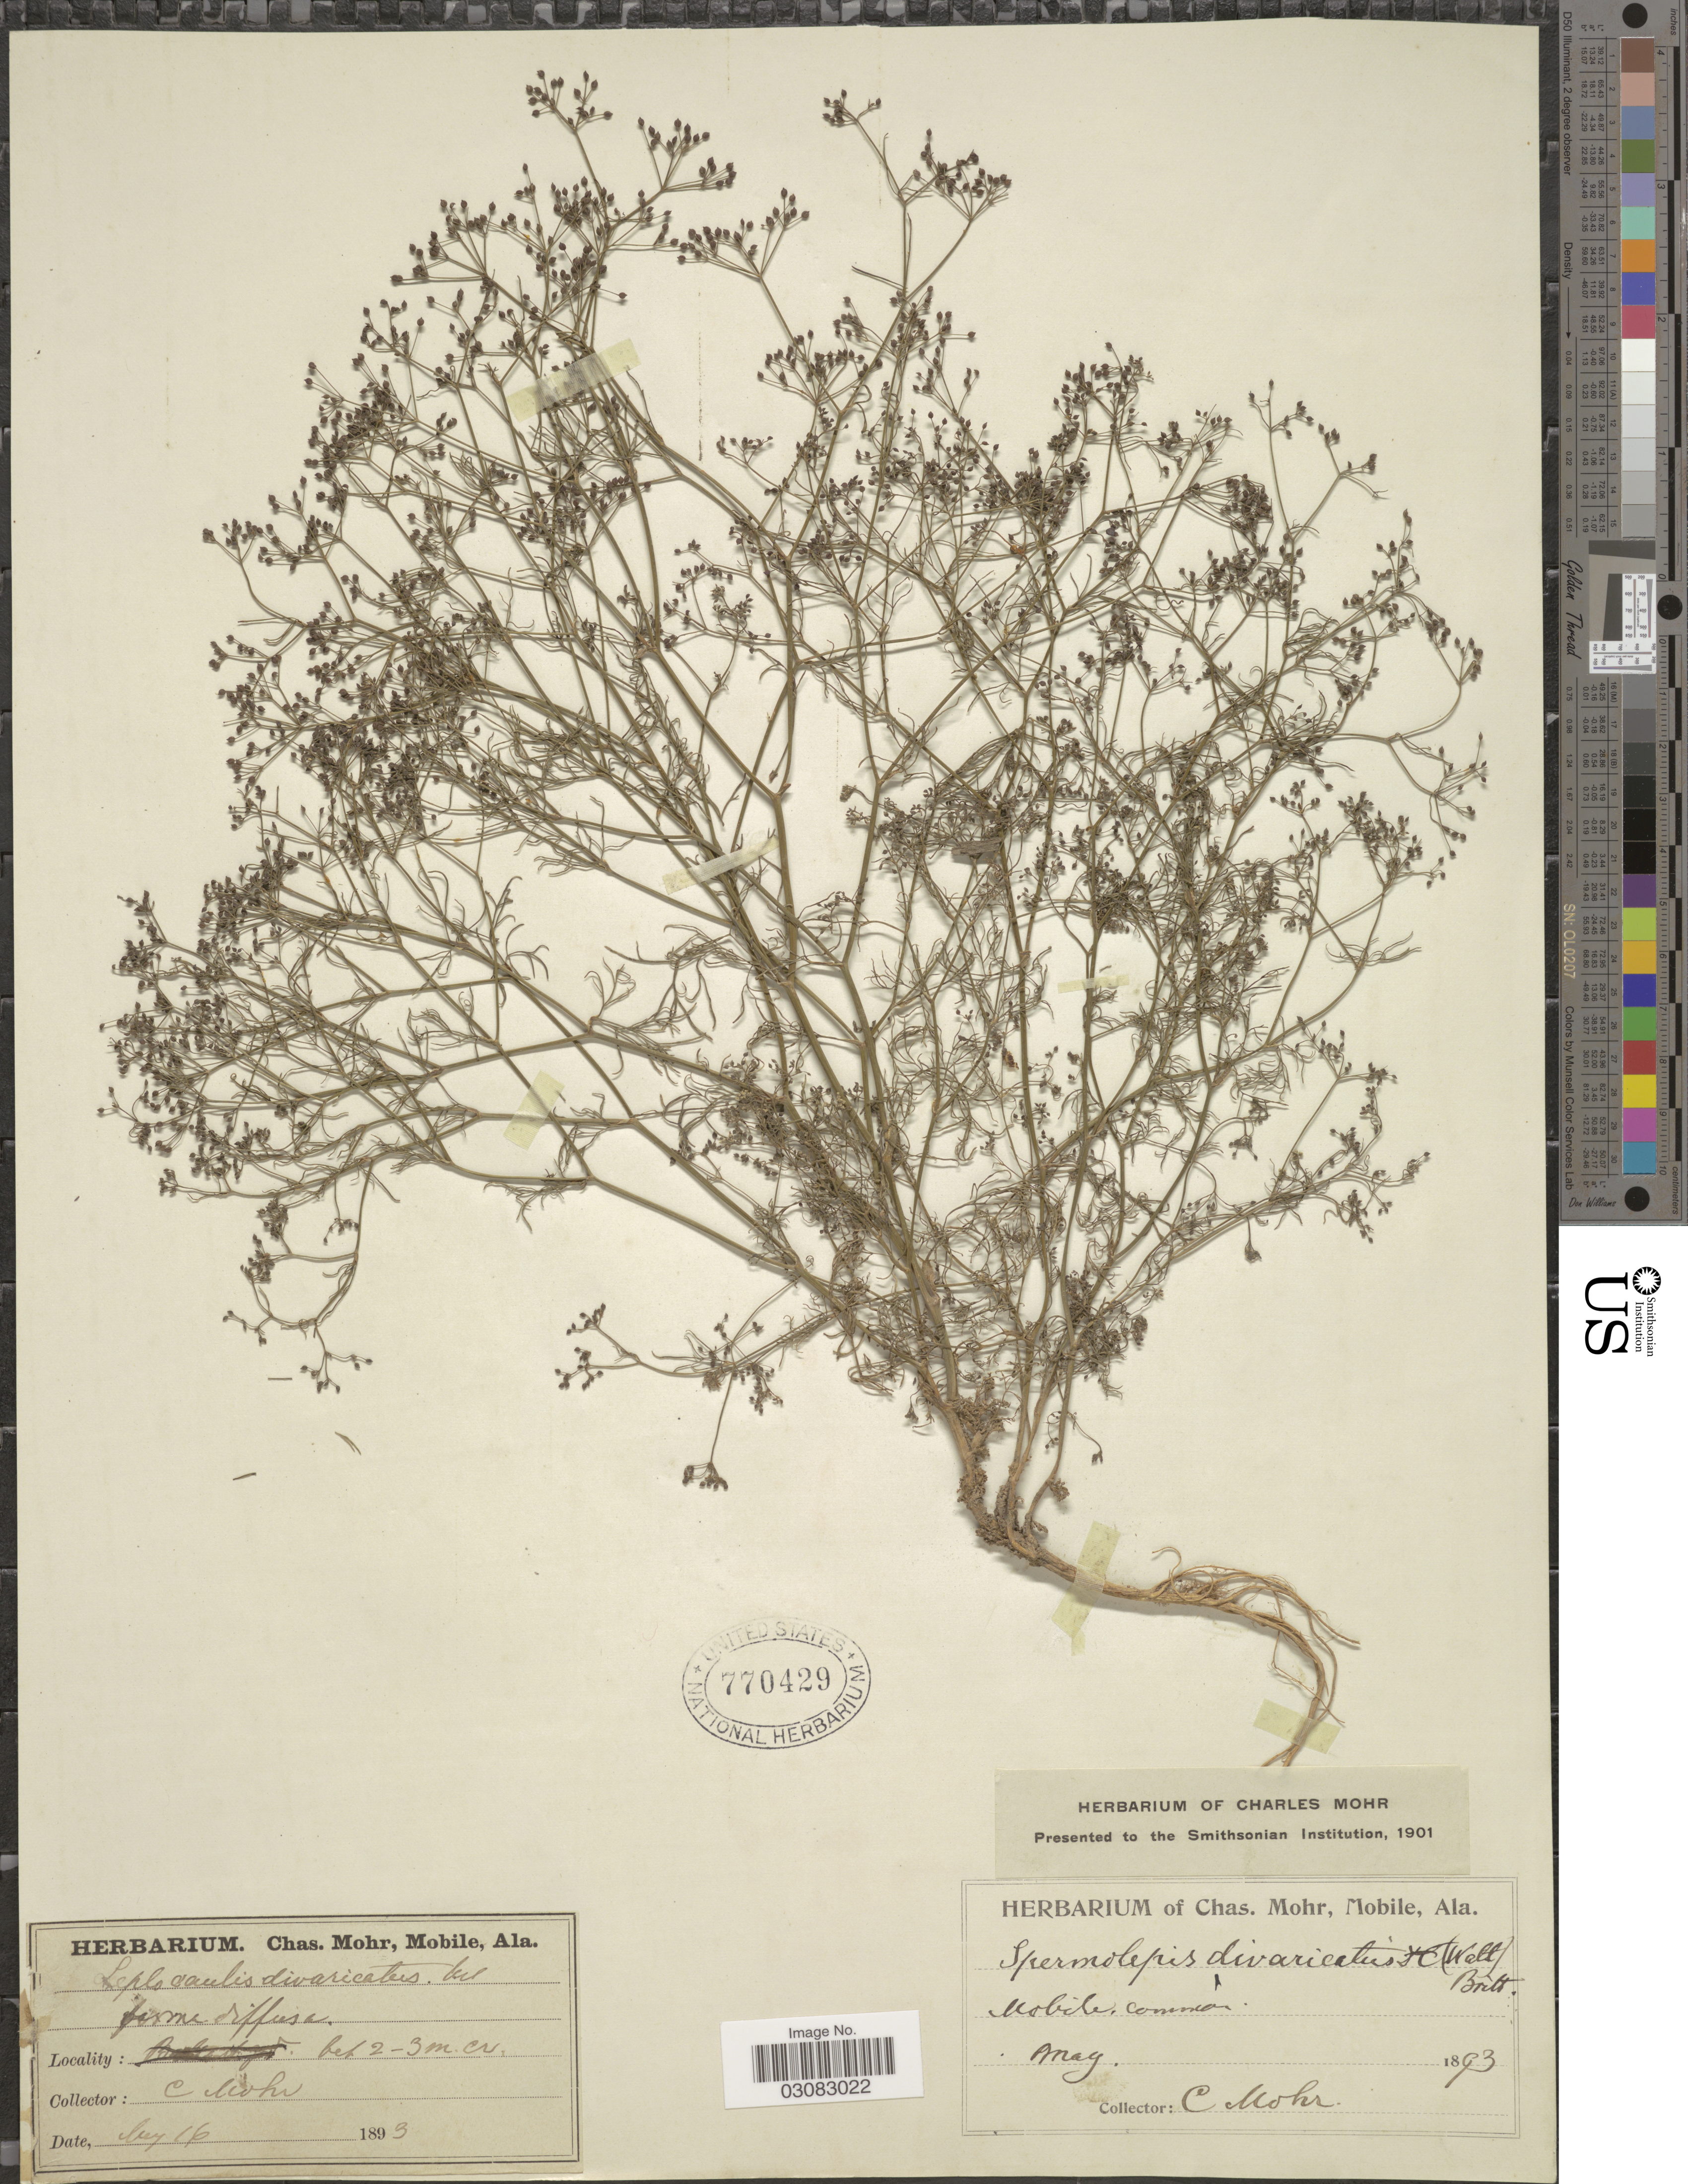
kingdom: Plantae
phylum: Tracheophyta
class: Magnoliopsida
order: Apiales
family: Apiaceae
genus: Spermolepis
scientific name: Spermolepis divaricata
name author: (Walter) Raf.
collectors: Mohr, C. T. (herbarium)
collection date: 1893-05-16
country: United States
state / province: Alabama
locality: Mobile.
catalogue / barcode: US 770429